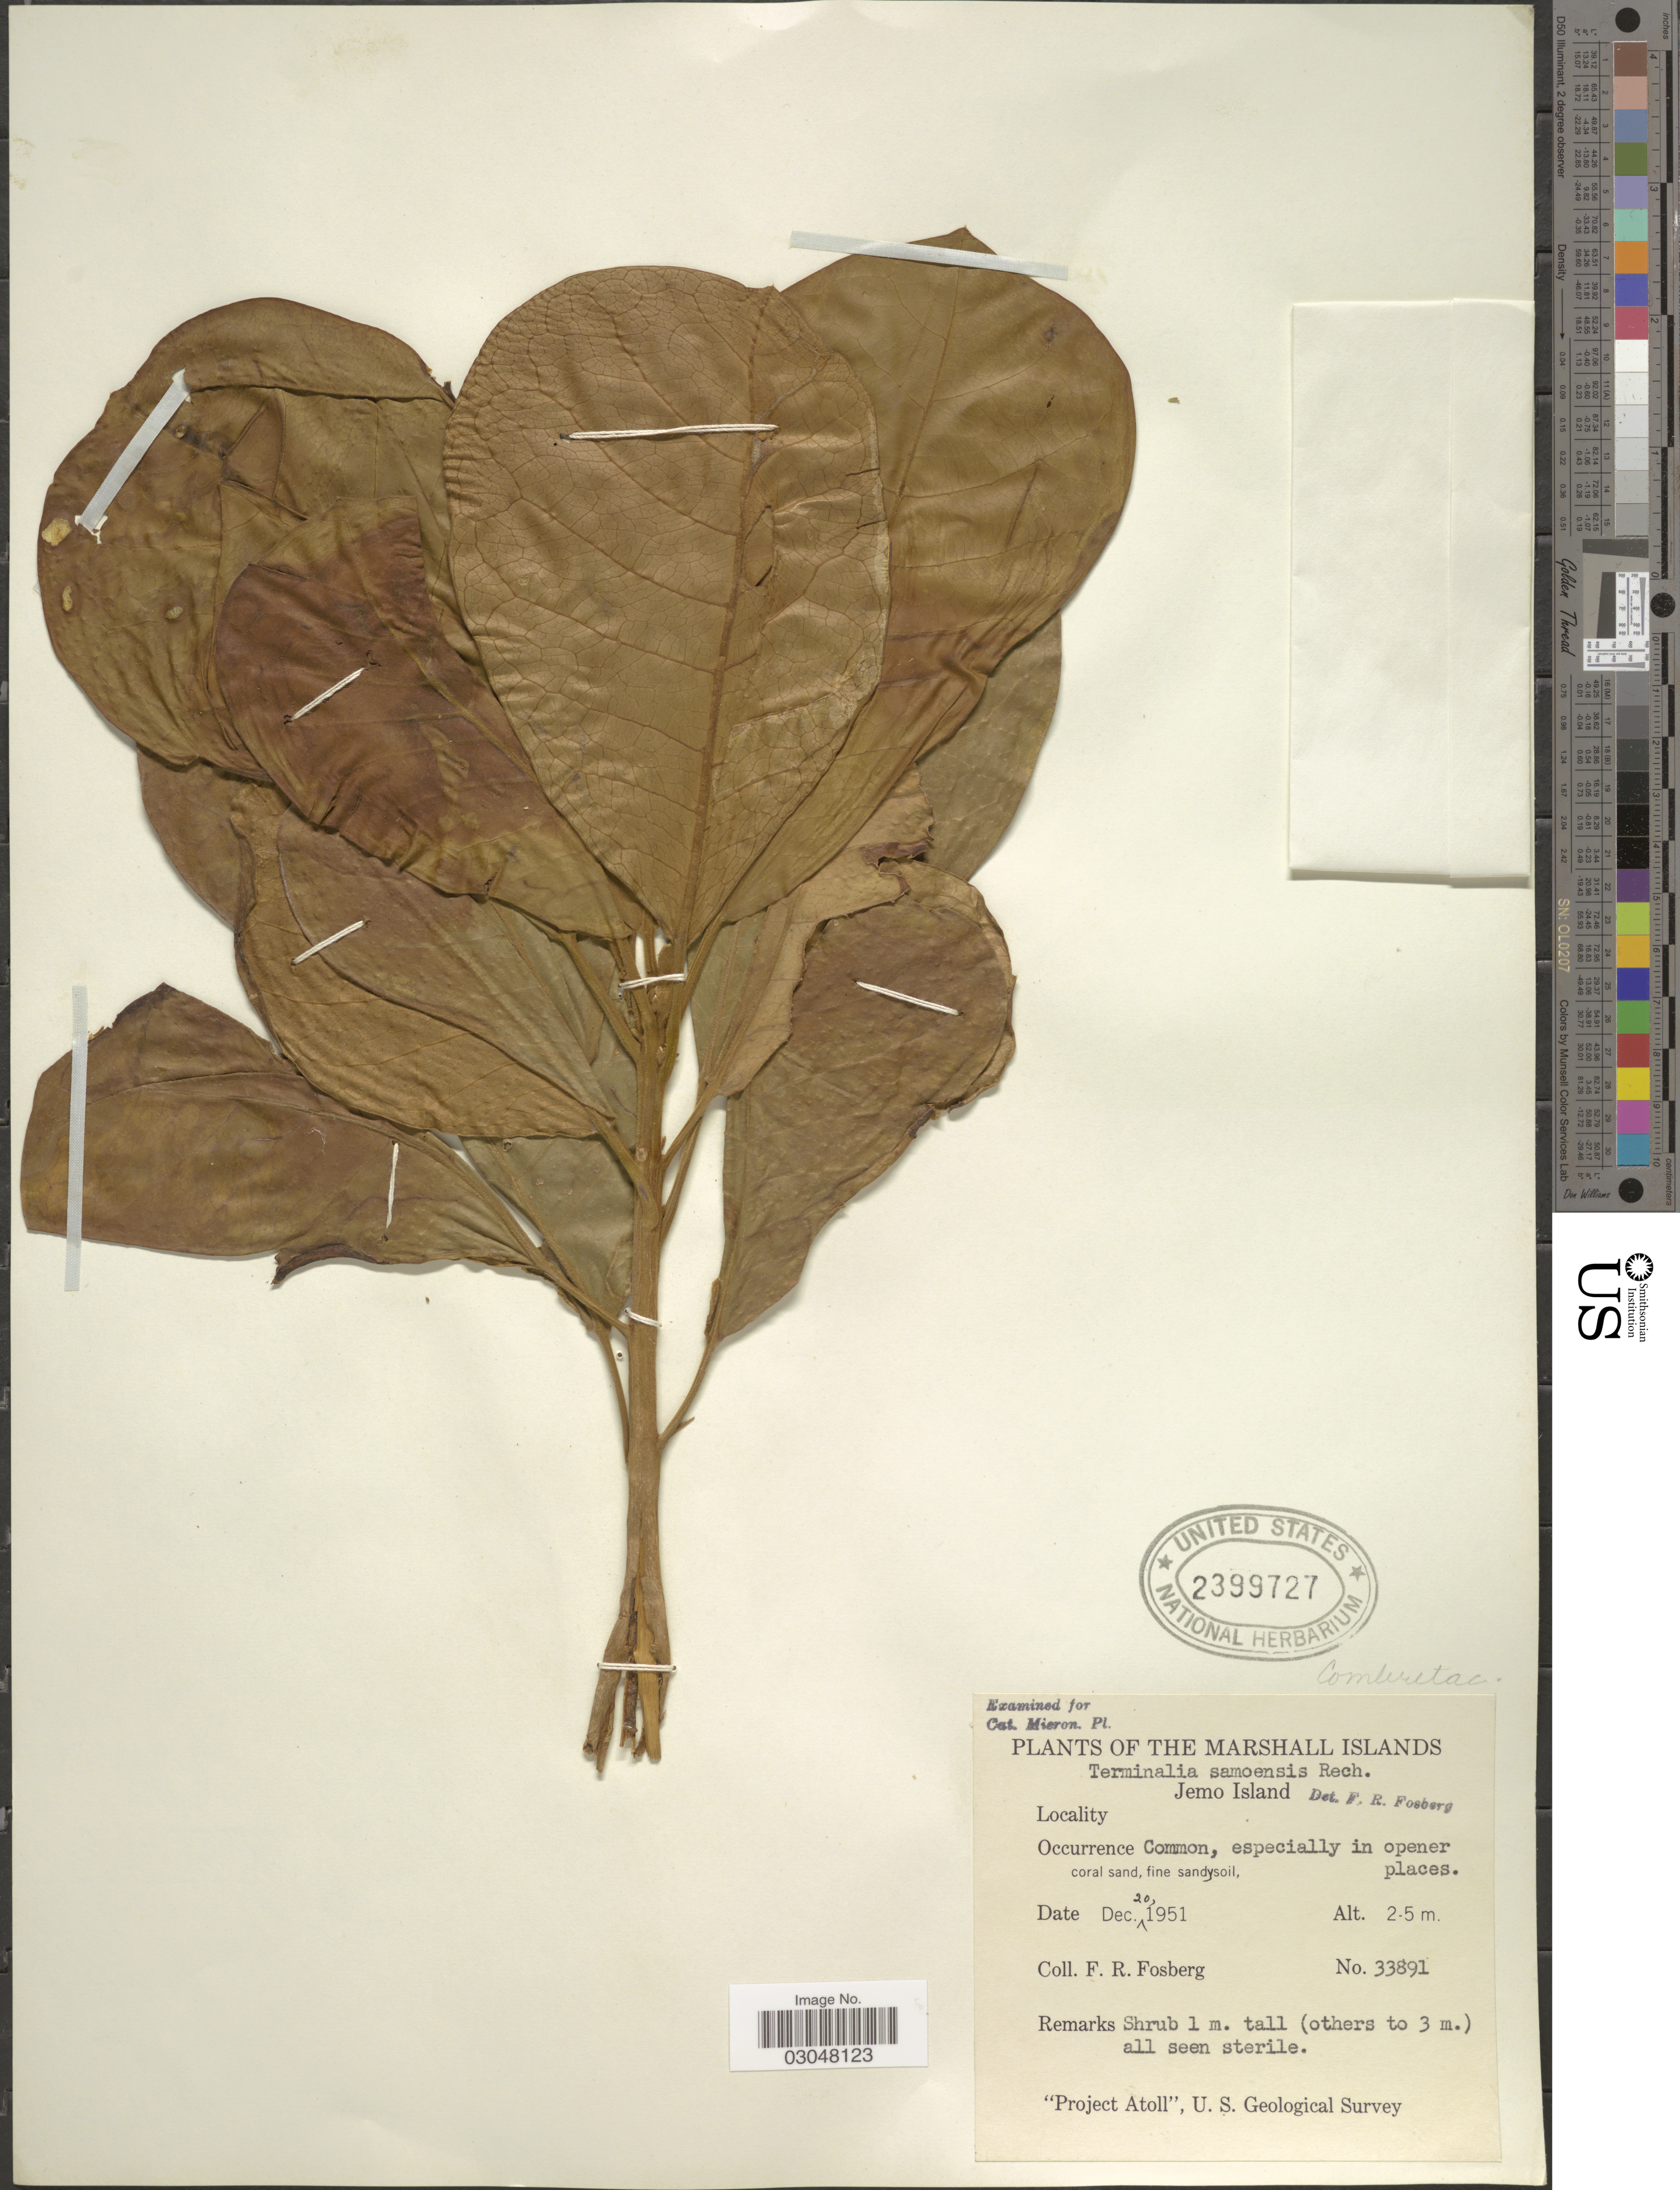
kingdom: Plantae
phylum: Tracheophyta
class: Magnoliopsida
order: Myrtales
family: Combretaceae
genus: Terminalia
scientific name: Terminalia samoensis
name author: Rech.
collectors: F. R. Fosberg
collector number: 33891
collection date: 1951-12-20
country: Marshall Islands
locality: Jemo Island. Atoll.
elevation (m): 2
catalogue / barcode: US 2399727